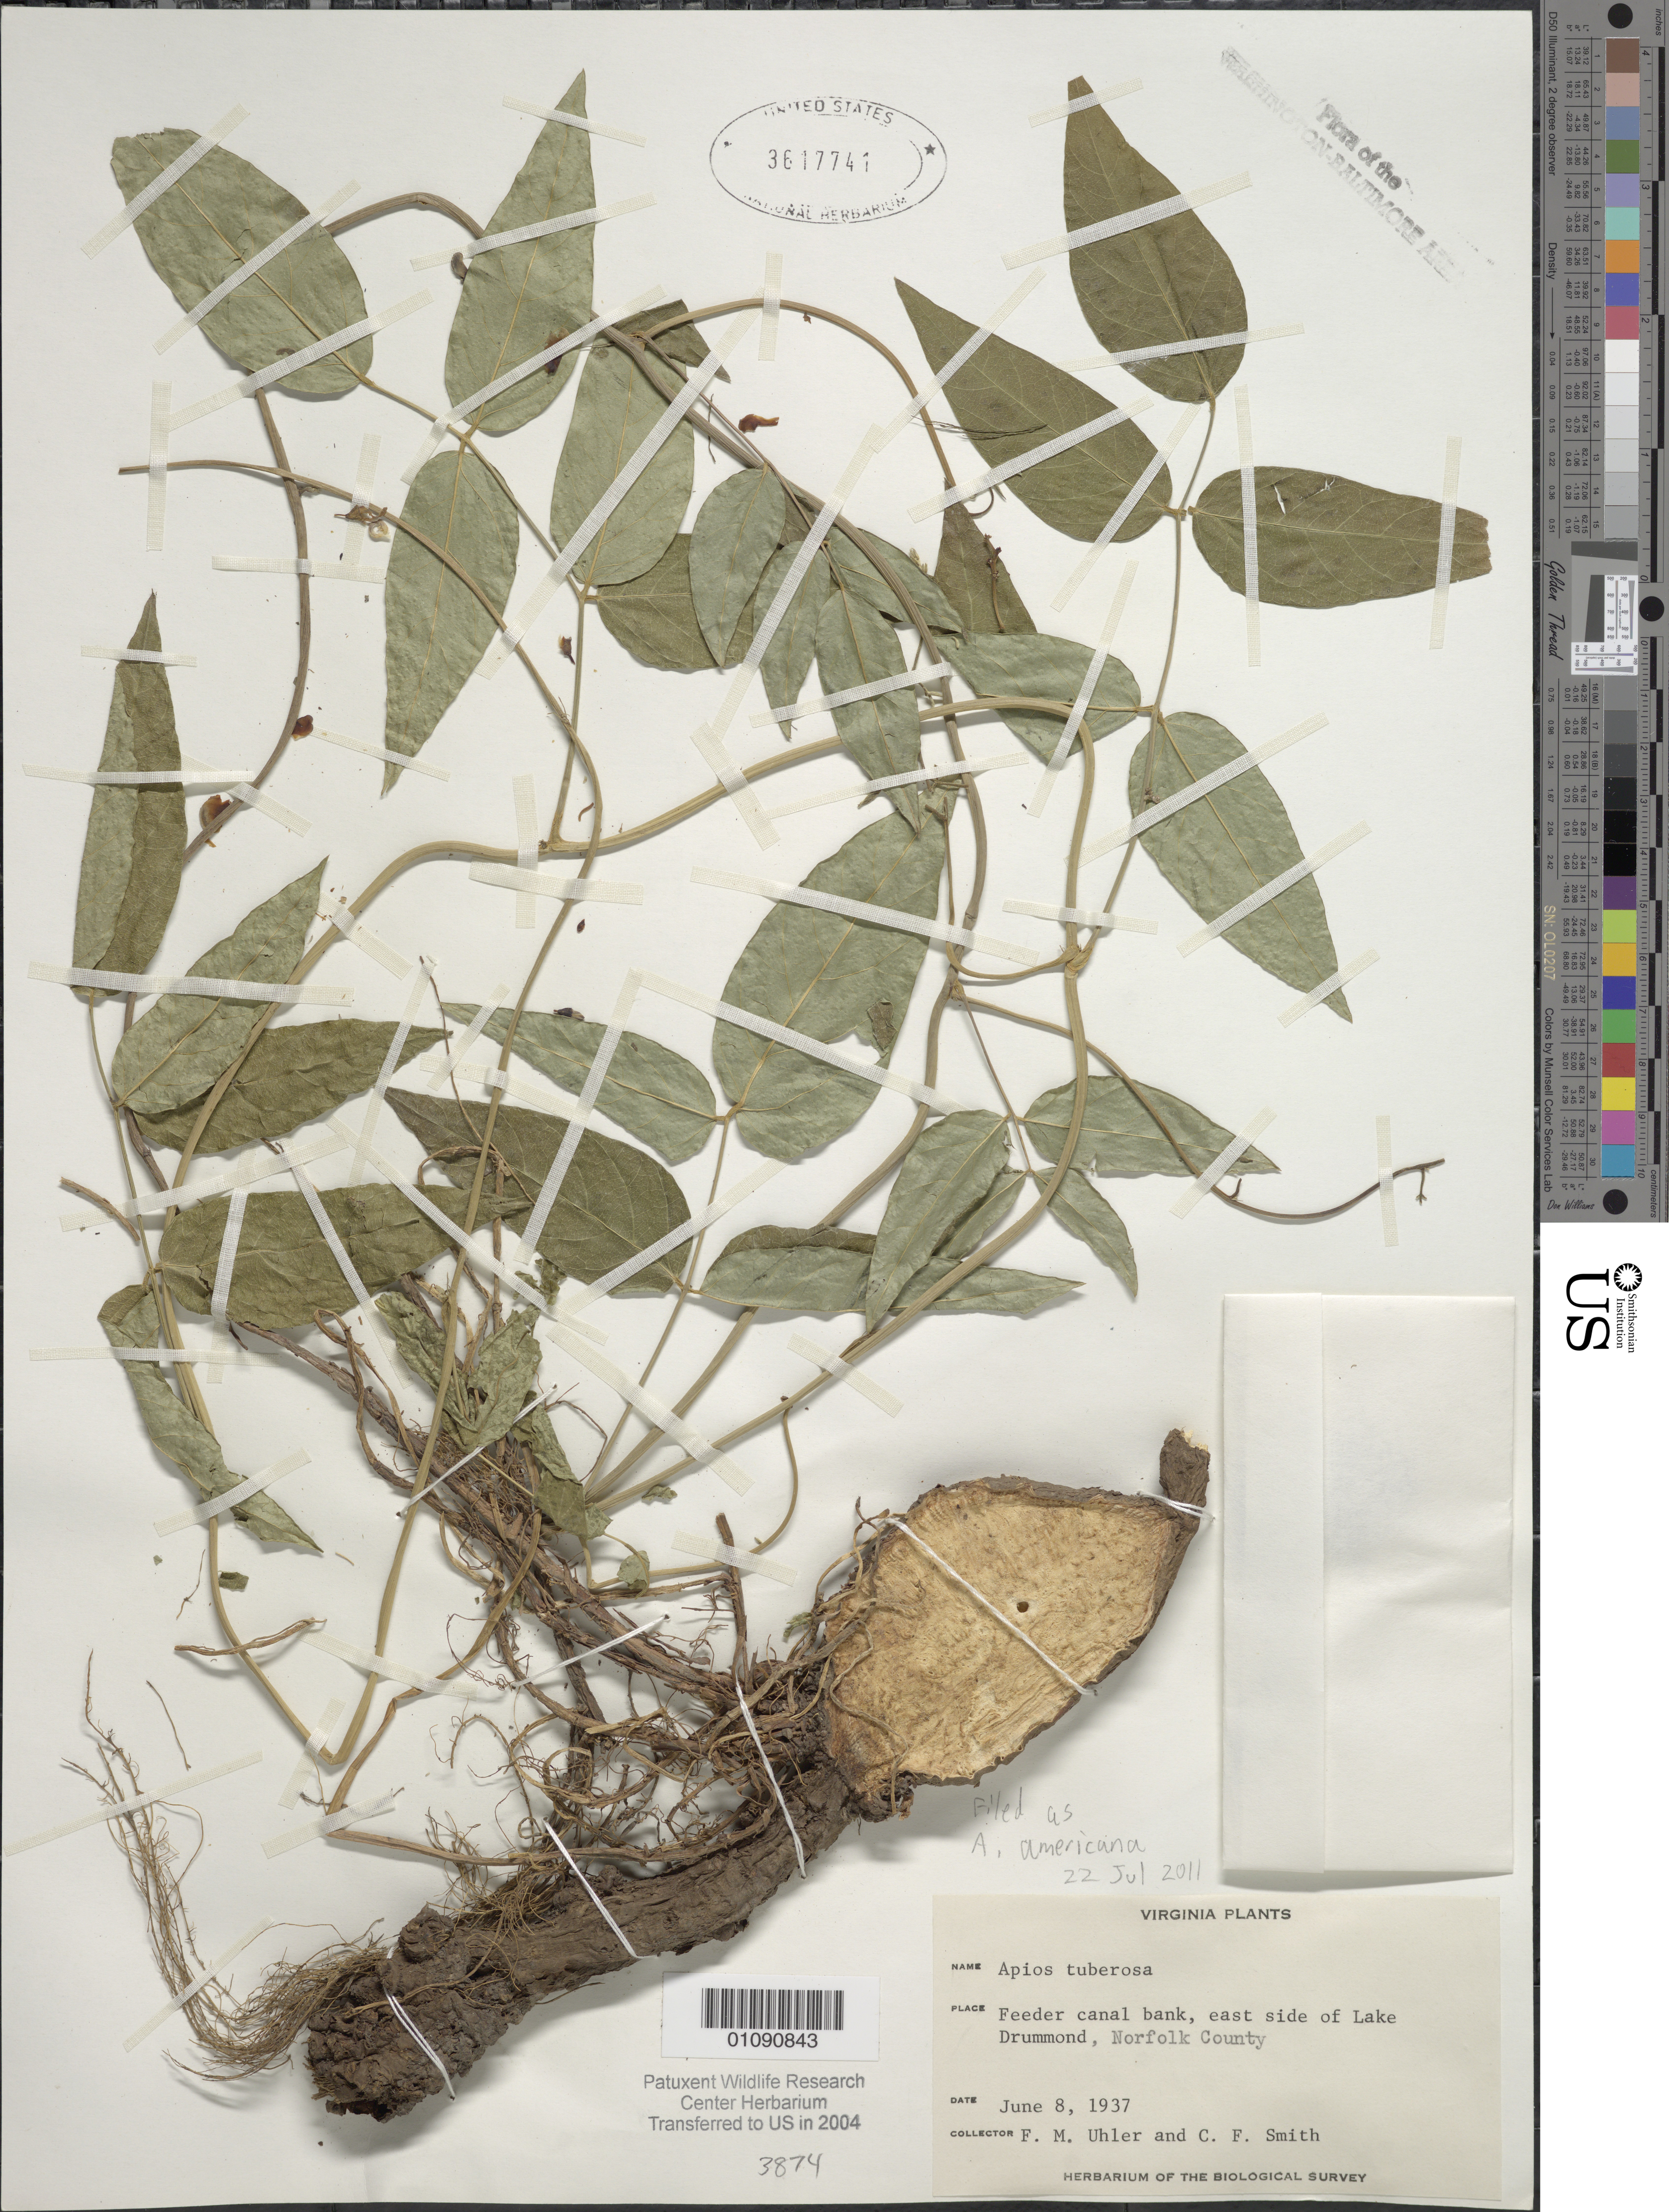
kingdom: Plantae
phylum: Tracheophyta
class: Magnoliopsida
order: Fabales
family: Fabaceae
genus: Apios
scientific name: Apios americana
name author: Medik.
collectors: F. M. Uhler & C. F. Smith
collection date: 1937-06-08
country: United States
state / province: Virginia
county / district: City of Norfolk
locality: Feeder canal bank, E. side of Lake Drummond.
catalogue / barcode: US 3617741